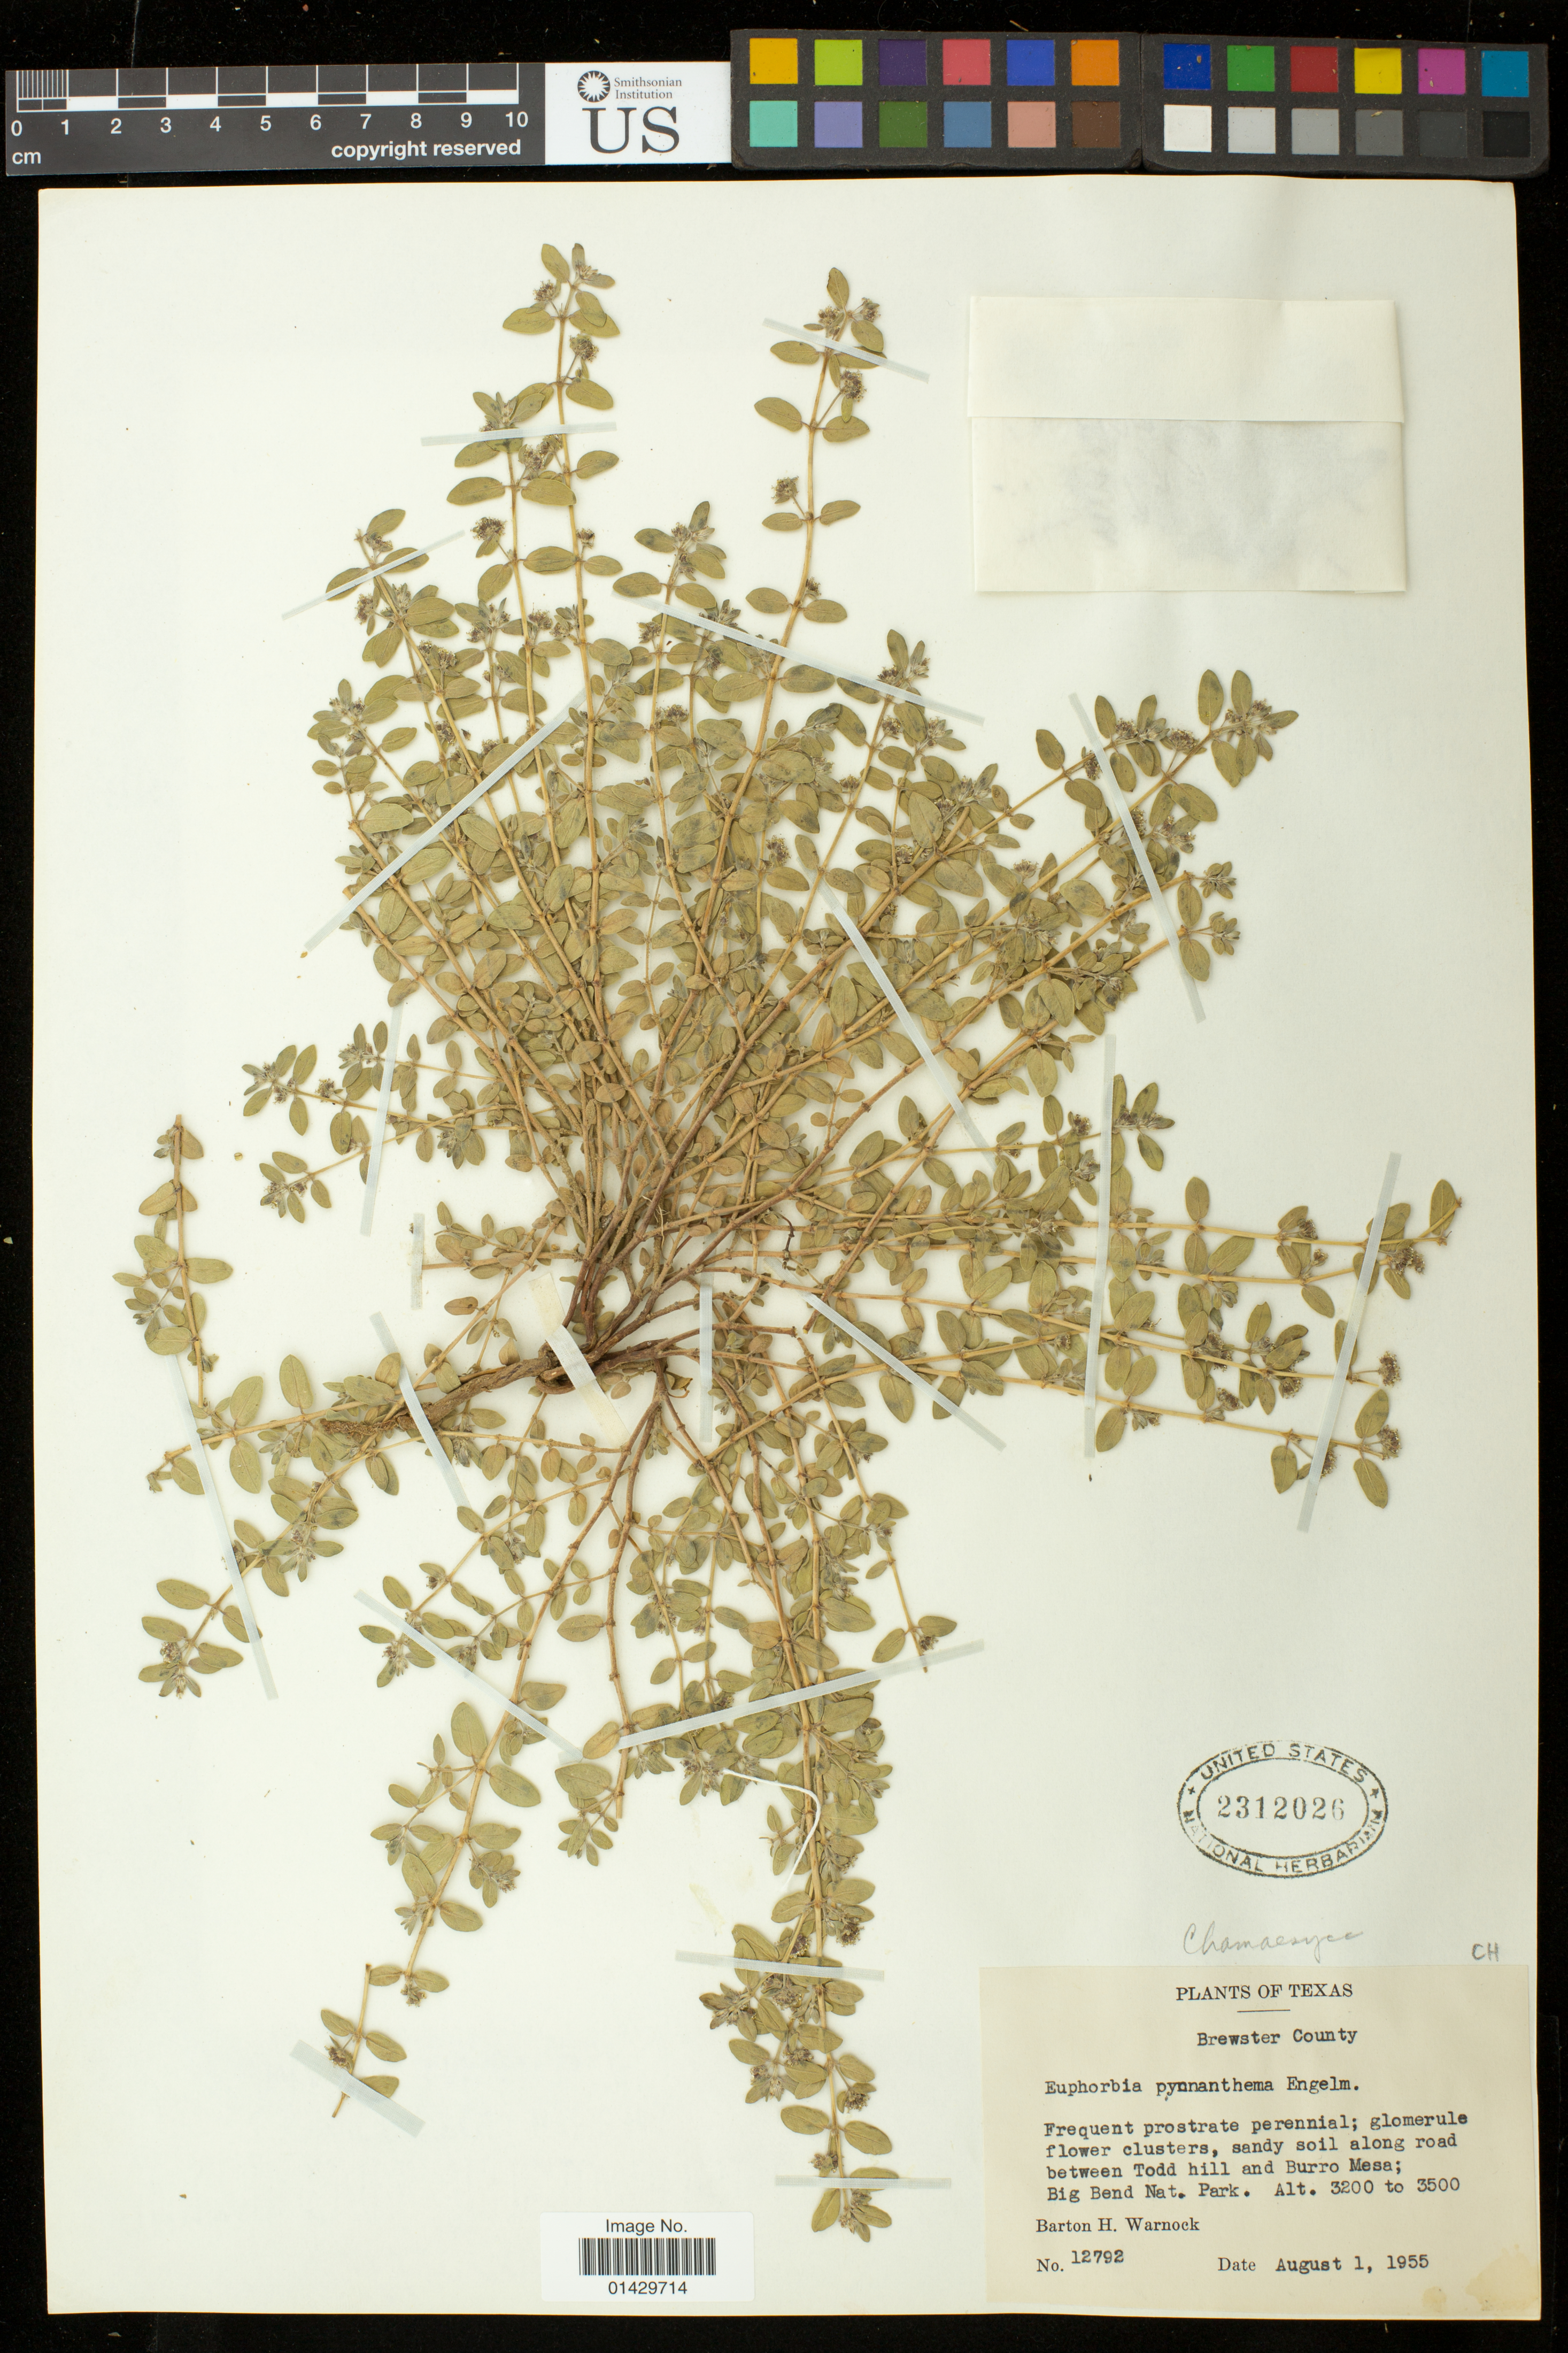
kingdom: Plantae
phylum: Tracheophyta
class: Magnoliopsida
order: Malpighiales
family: Euphorbiaceae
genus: Euphorbia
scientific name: Euphorbia sp.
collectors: B. H. Warnock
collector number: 12792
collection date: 1955-08-01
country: United States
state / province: Texas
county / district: Brewster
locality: Sandy soil along road between Todd hill and Burro Mesa; Big Bend Nat. Park.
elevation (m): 975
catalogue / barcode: US 2312026